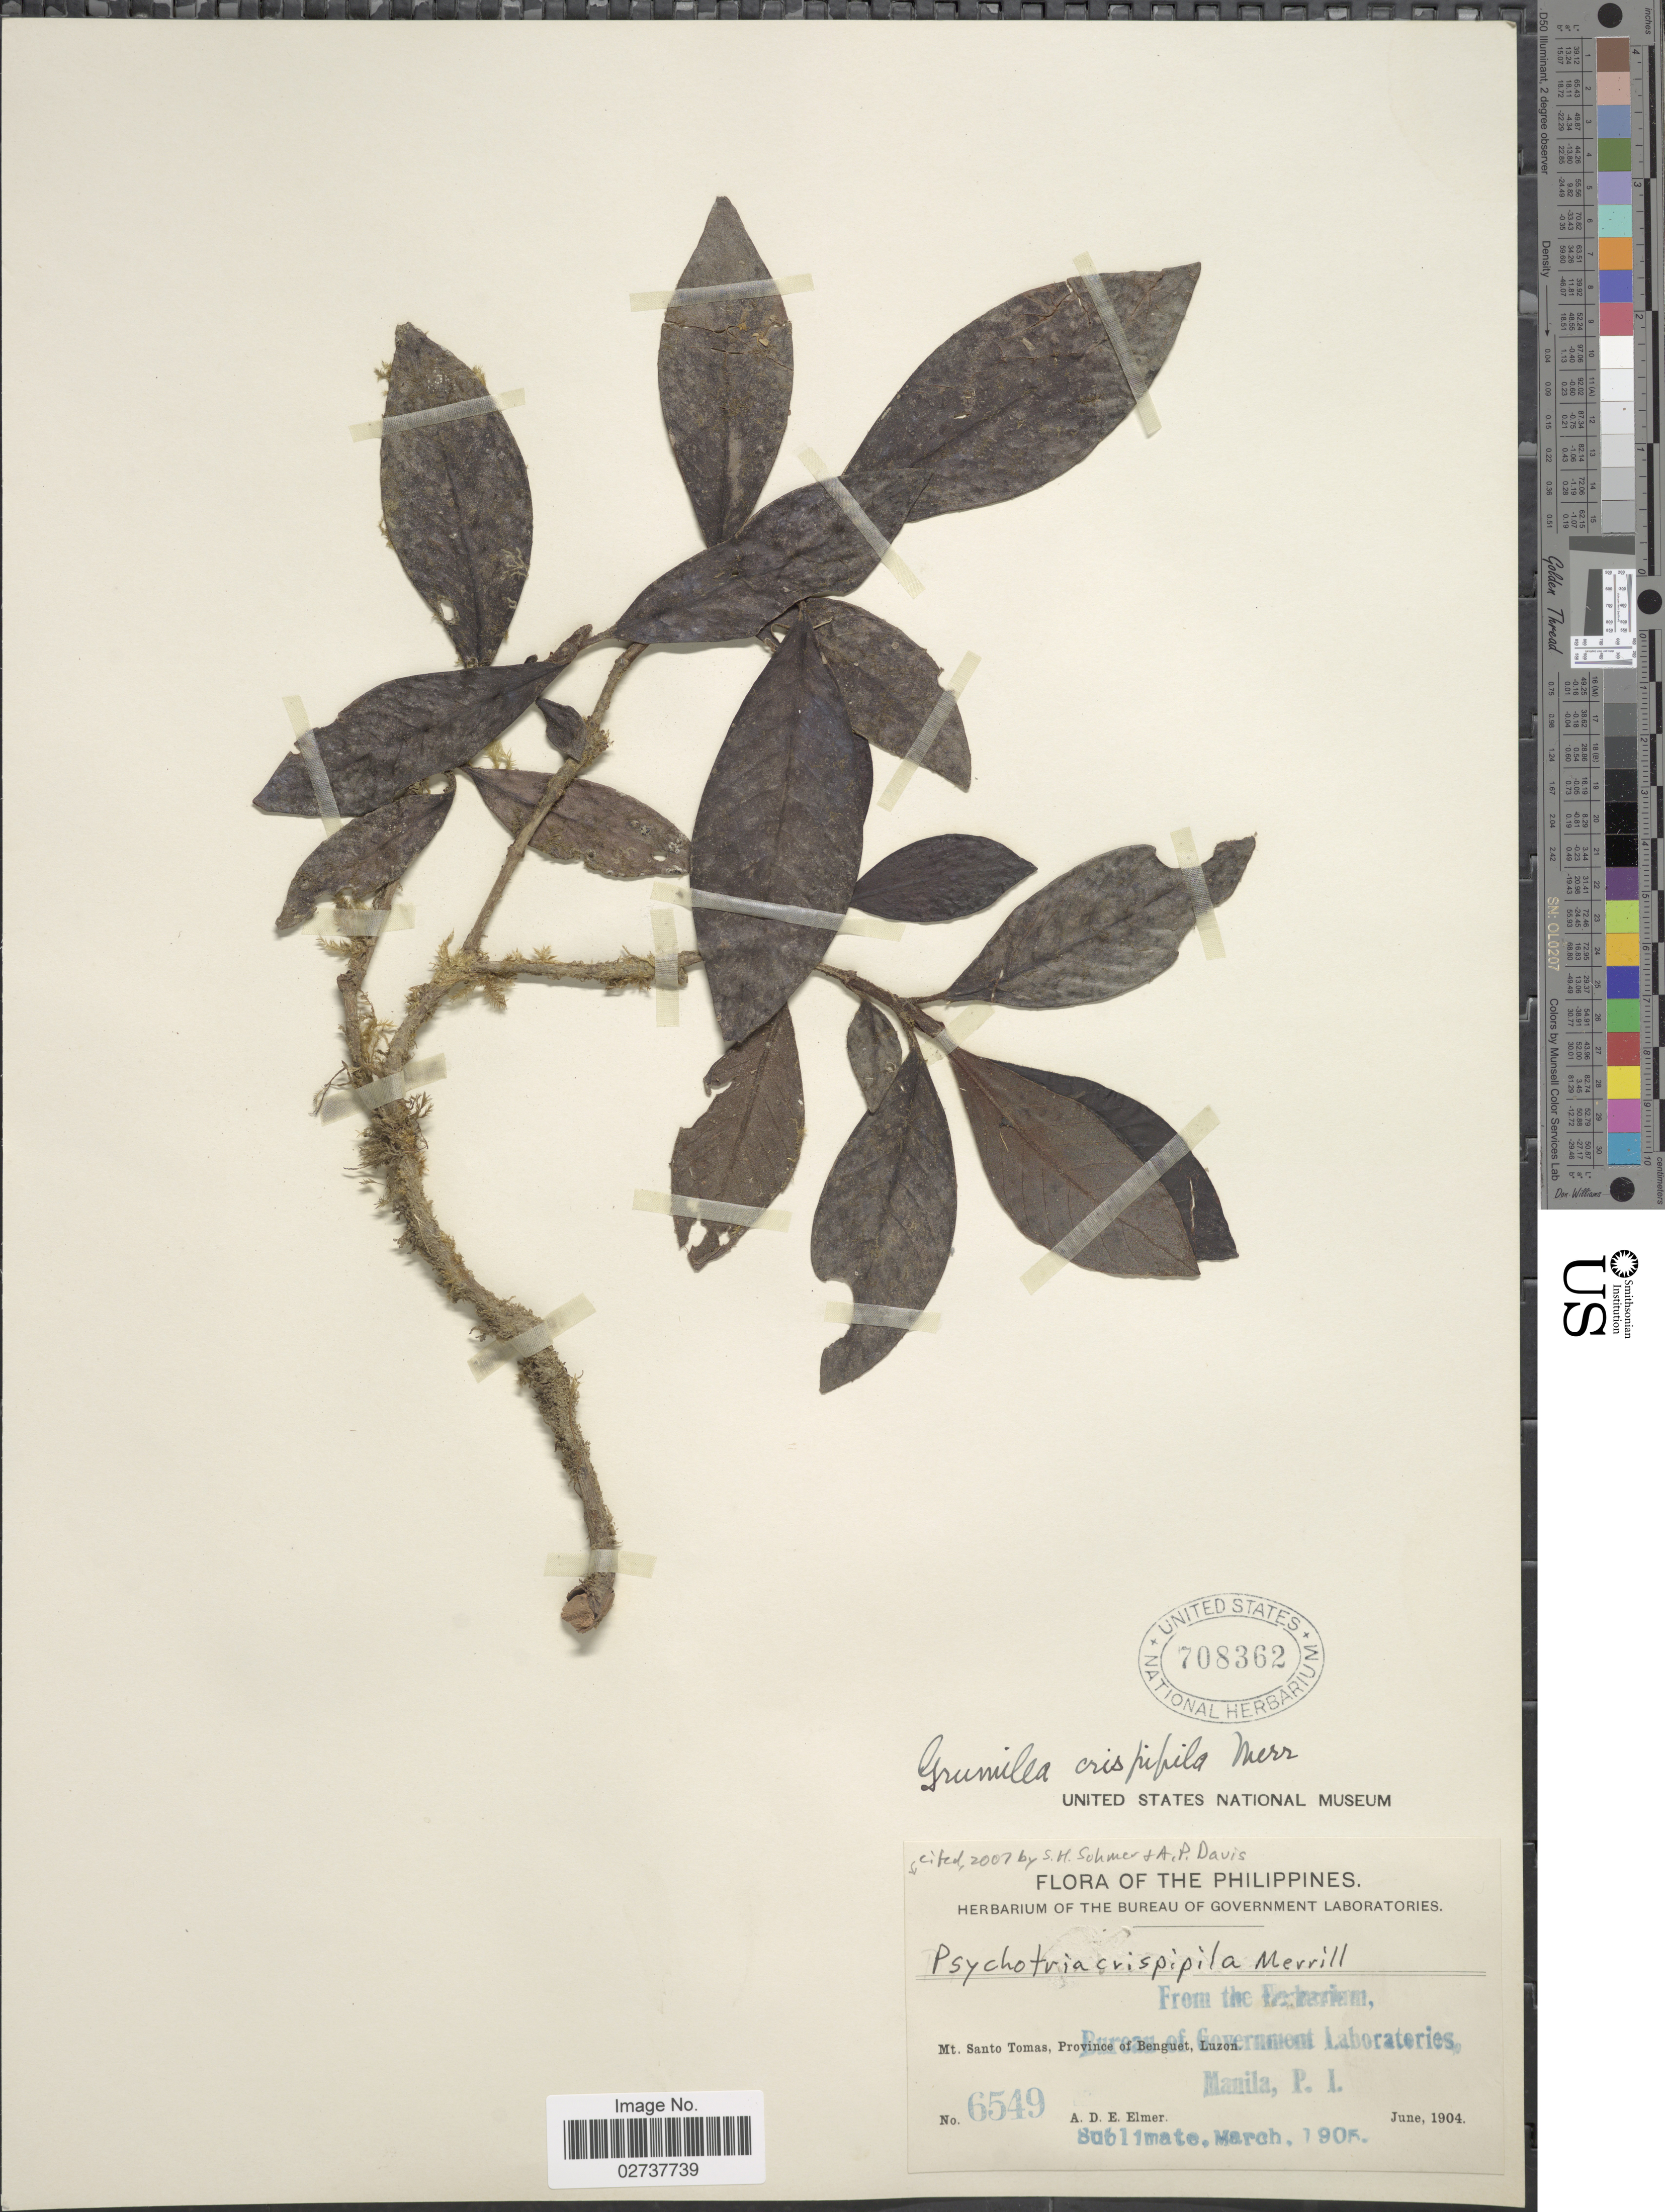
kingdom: Plantae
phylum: Tracheophyta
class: Magnoliopsida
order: Gentianales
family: Rubiaceae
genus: Psychotria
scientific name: Psychotria crispipila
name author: Merr.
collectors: A. D. E. Elmer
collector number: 6549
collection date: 1904-06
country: Philippines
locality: Mt. Santo Tomas, Province of Benguet, Luzon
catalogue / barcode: US 708362